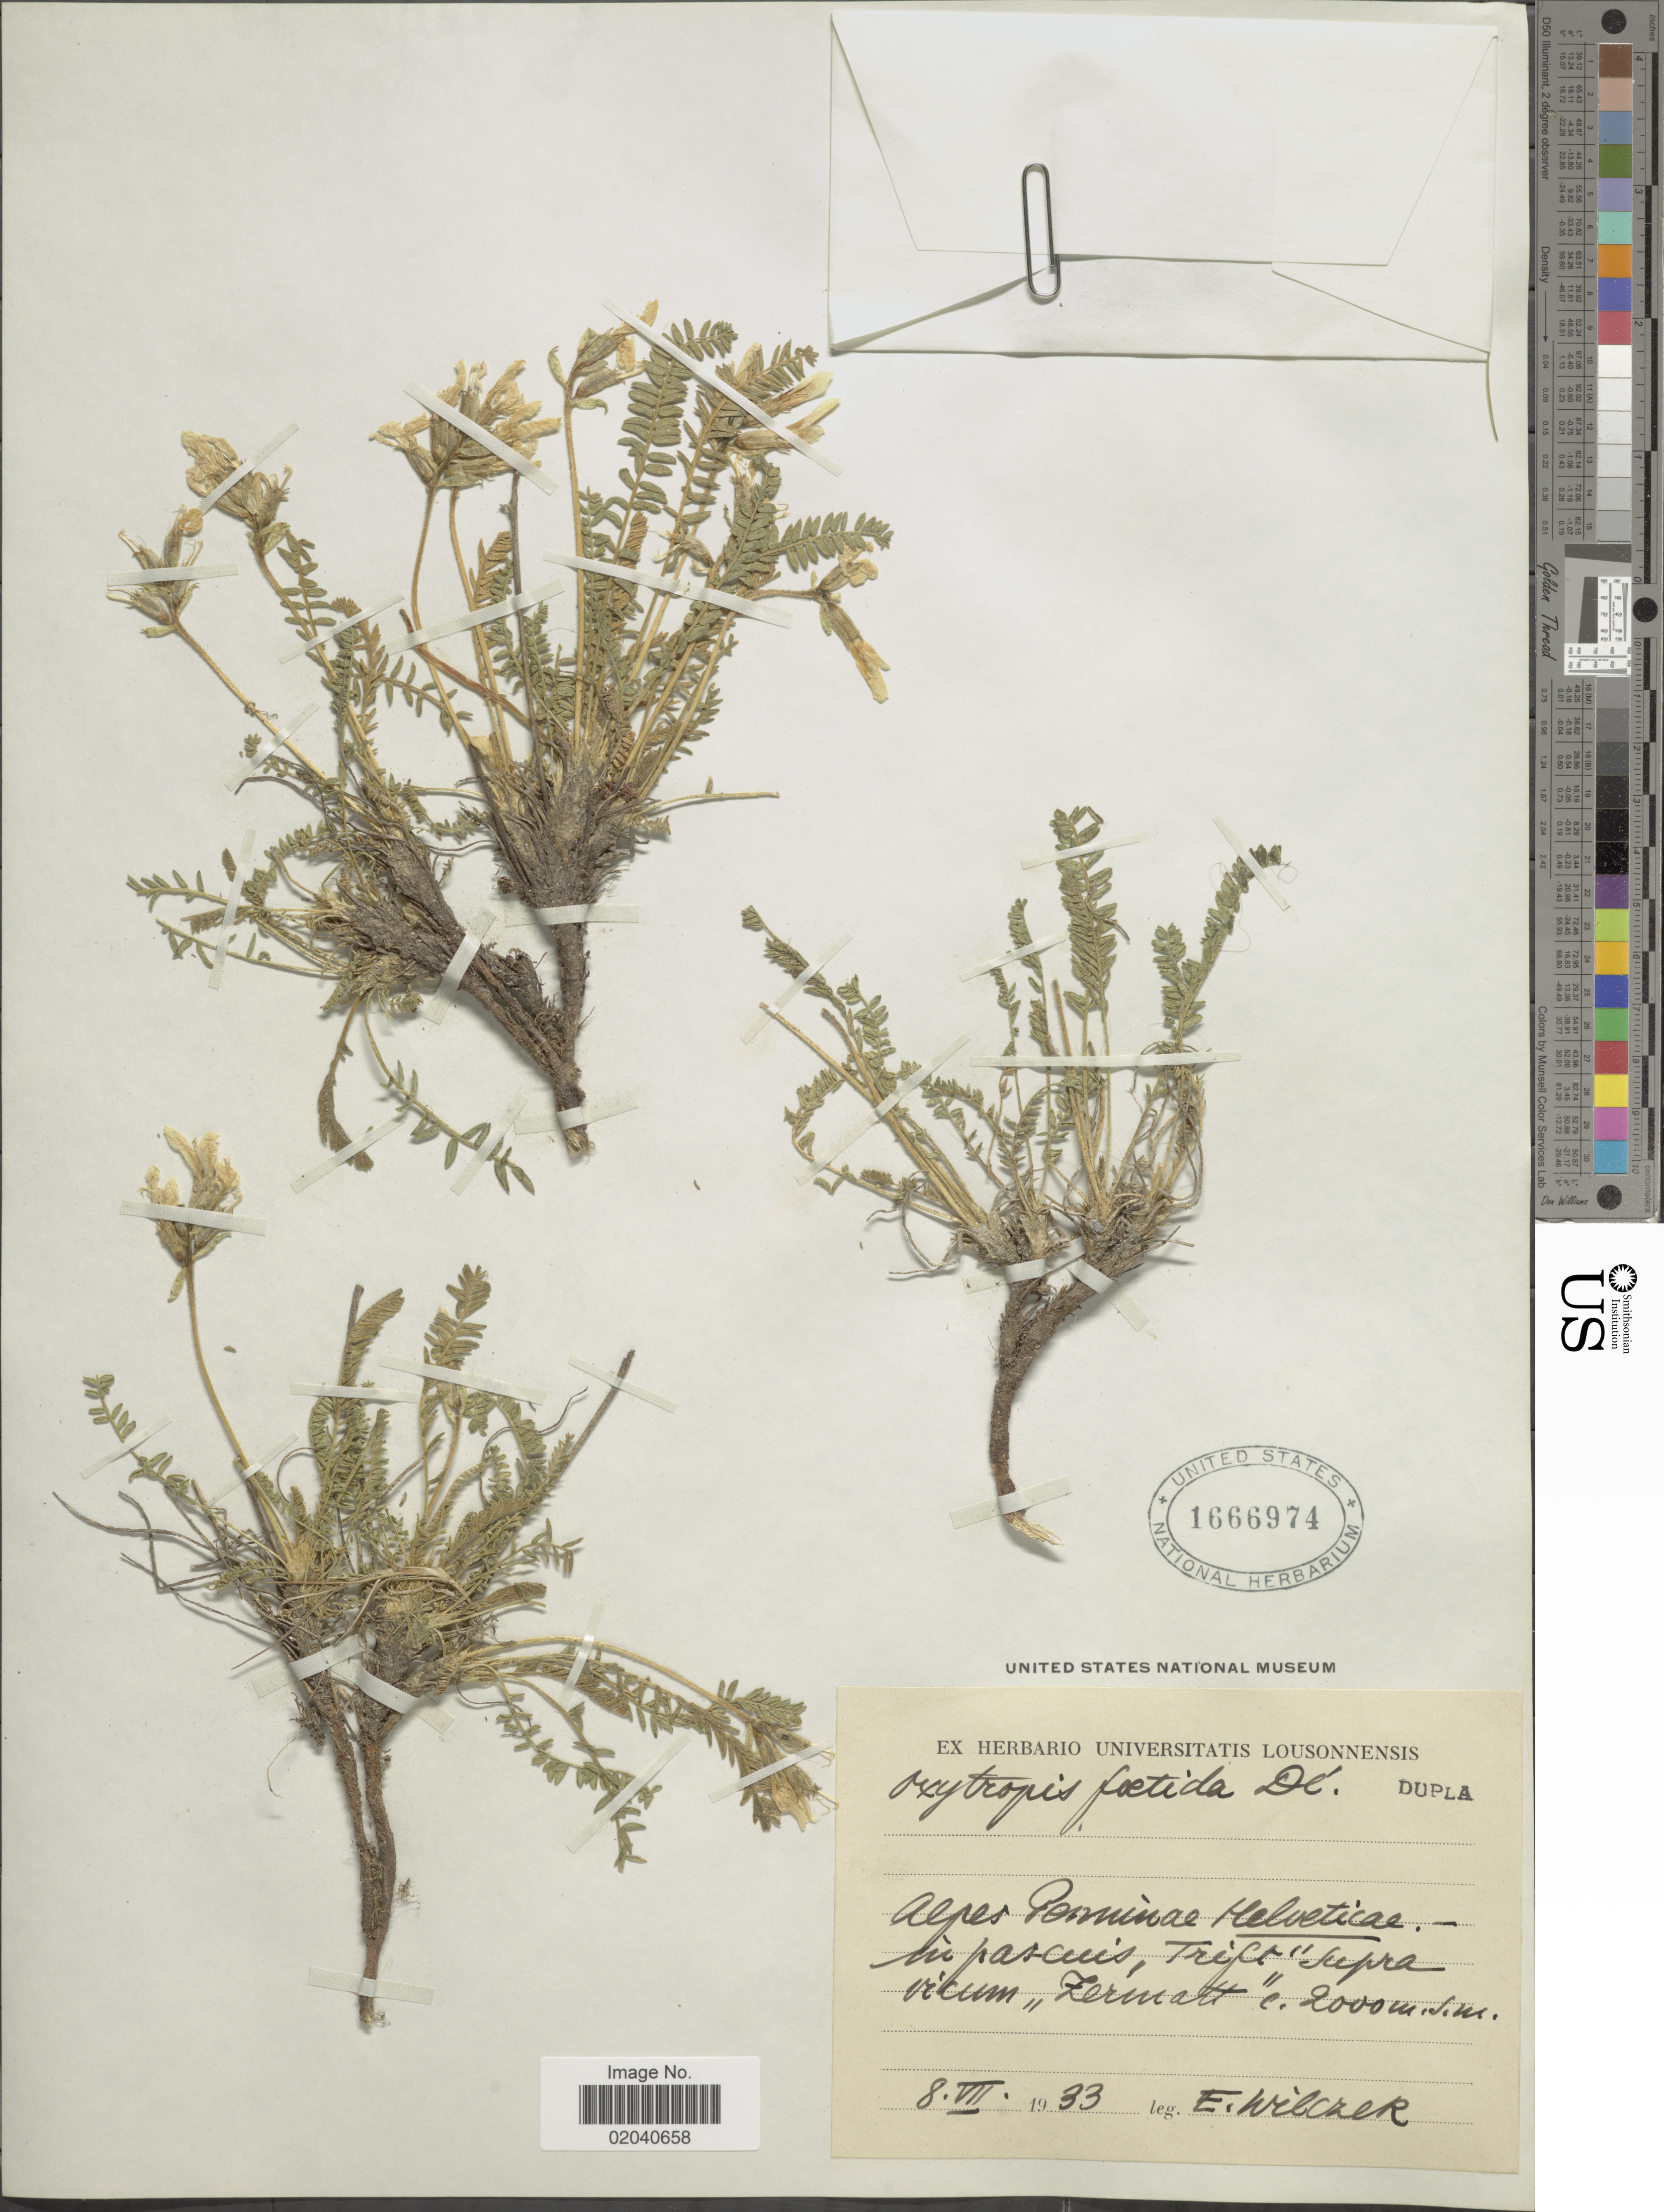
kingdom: Plantae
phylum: Tracheophyta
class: Magnoliopsida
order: Fabales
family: Fabaceae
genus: Oxytropis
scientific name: Oxytropis foetida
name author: (Vill.) DC.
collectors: E. Wilczek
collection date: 1933-07-08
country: Switzerland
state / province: Valais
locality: Alpes pominae Helveticae - in pascuis, Trift "Supra vicum" Zermatt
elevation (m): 2000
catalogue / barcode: US 1666974